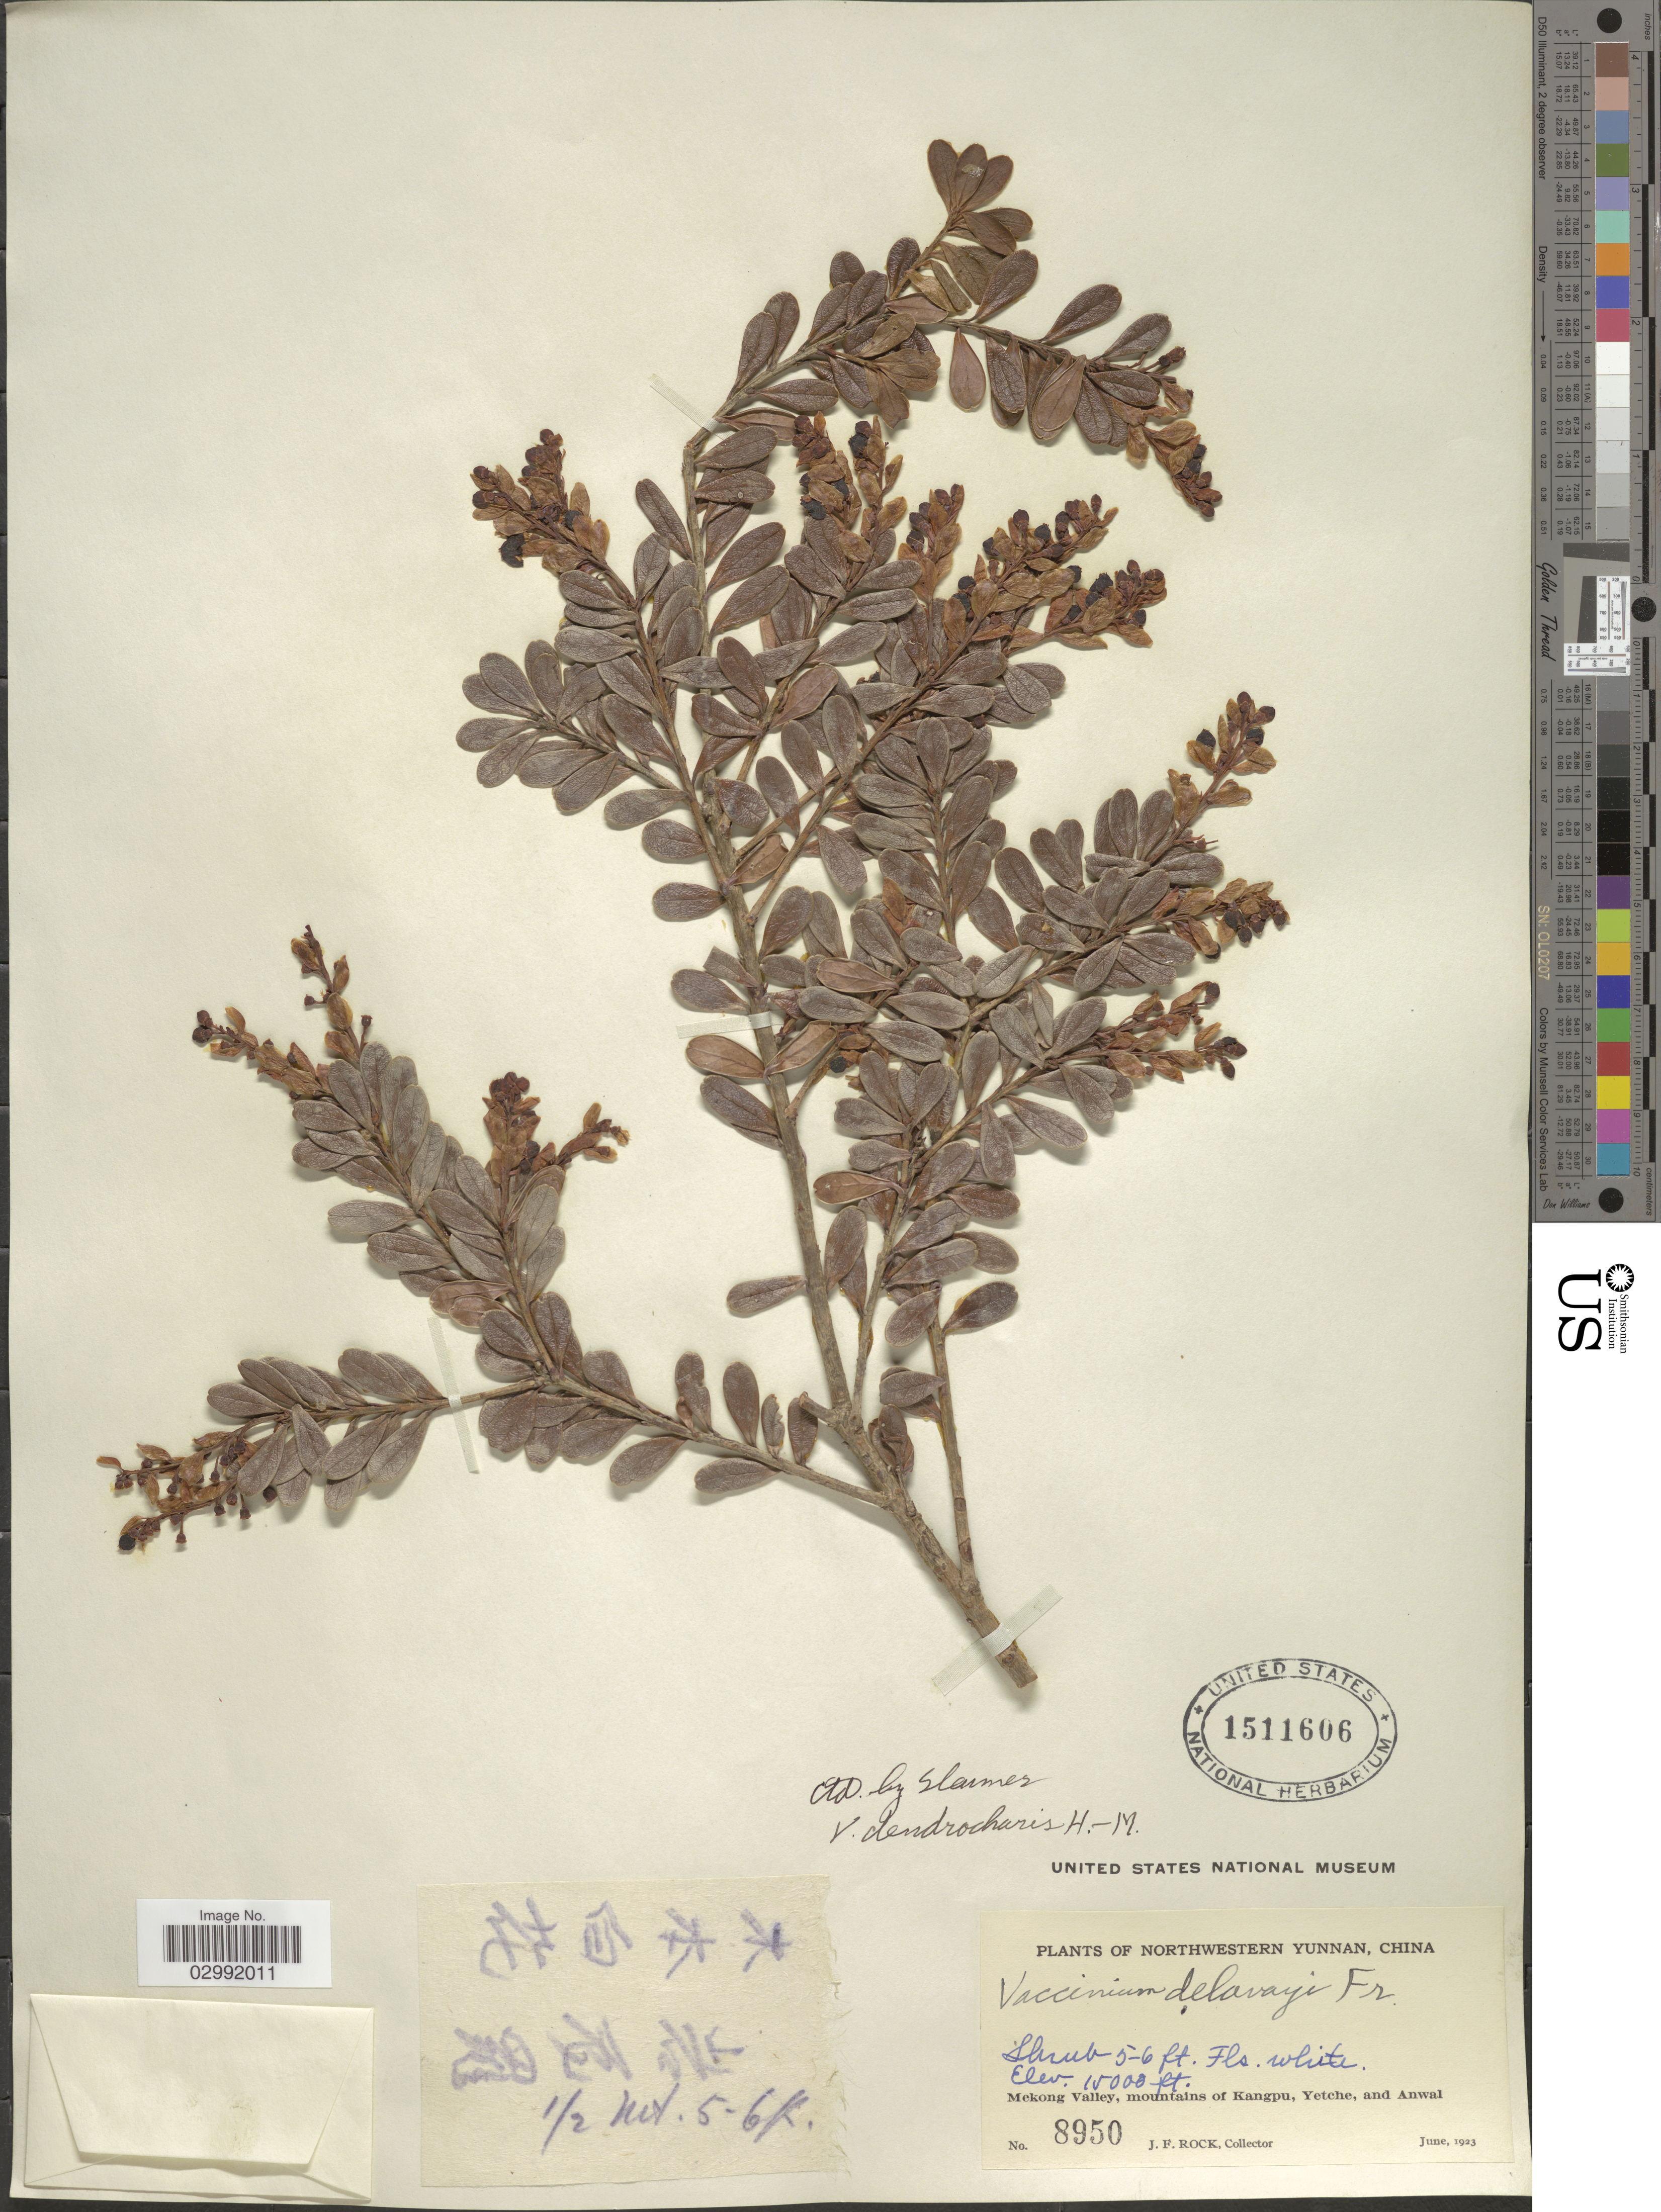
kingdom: Plantae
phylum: Tracheophyta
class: Magnoliopsida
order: Ericales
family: Ericaceae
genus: Vaccinium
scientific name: Vaccinium dendrocharis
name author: Hand.-Mazz.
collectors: J. Rock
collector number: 8950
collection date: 1923-06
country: China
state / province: Yunnan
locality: Northwestern Yunnan, Mekong Valley, mountains of Kangpu, Yetche, and Anwal.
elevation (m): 4572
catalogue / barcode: US 1511606